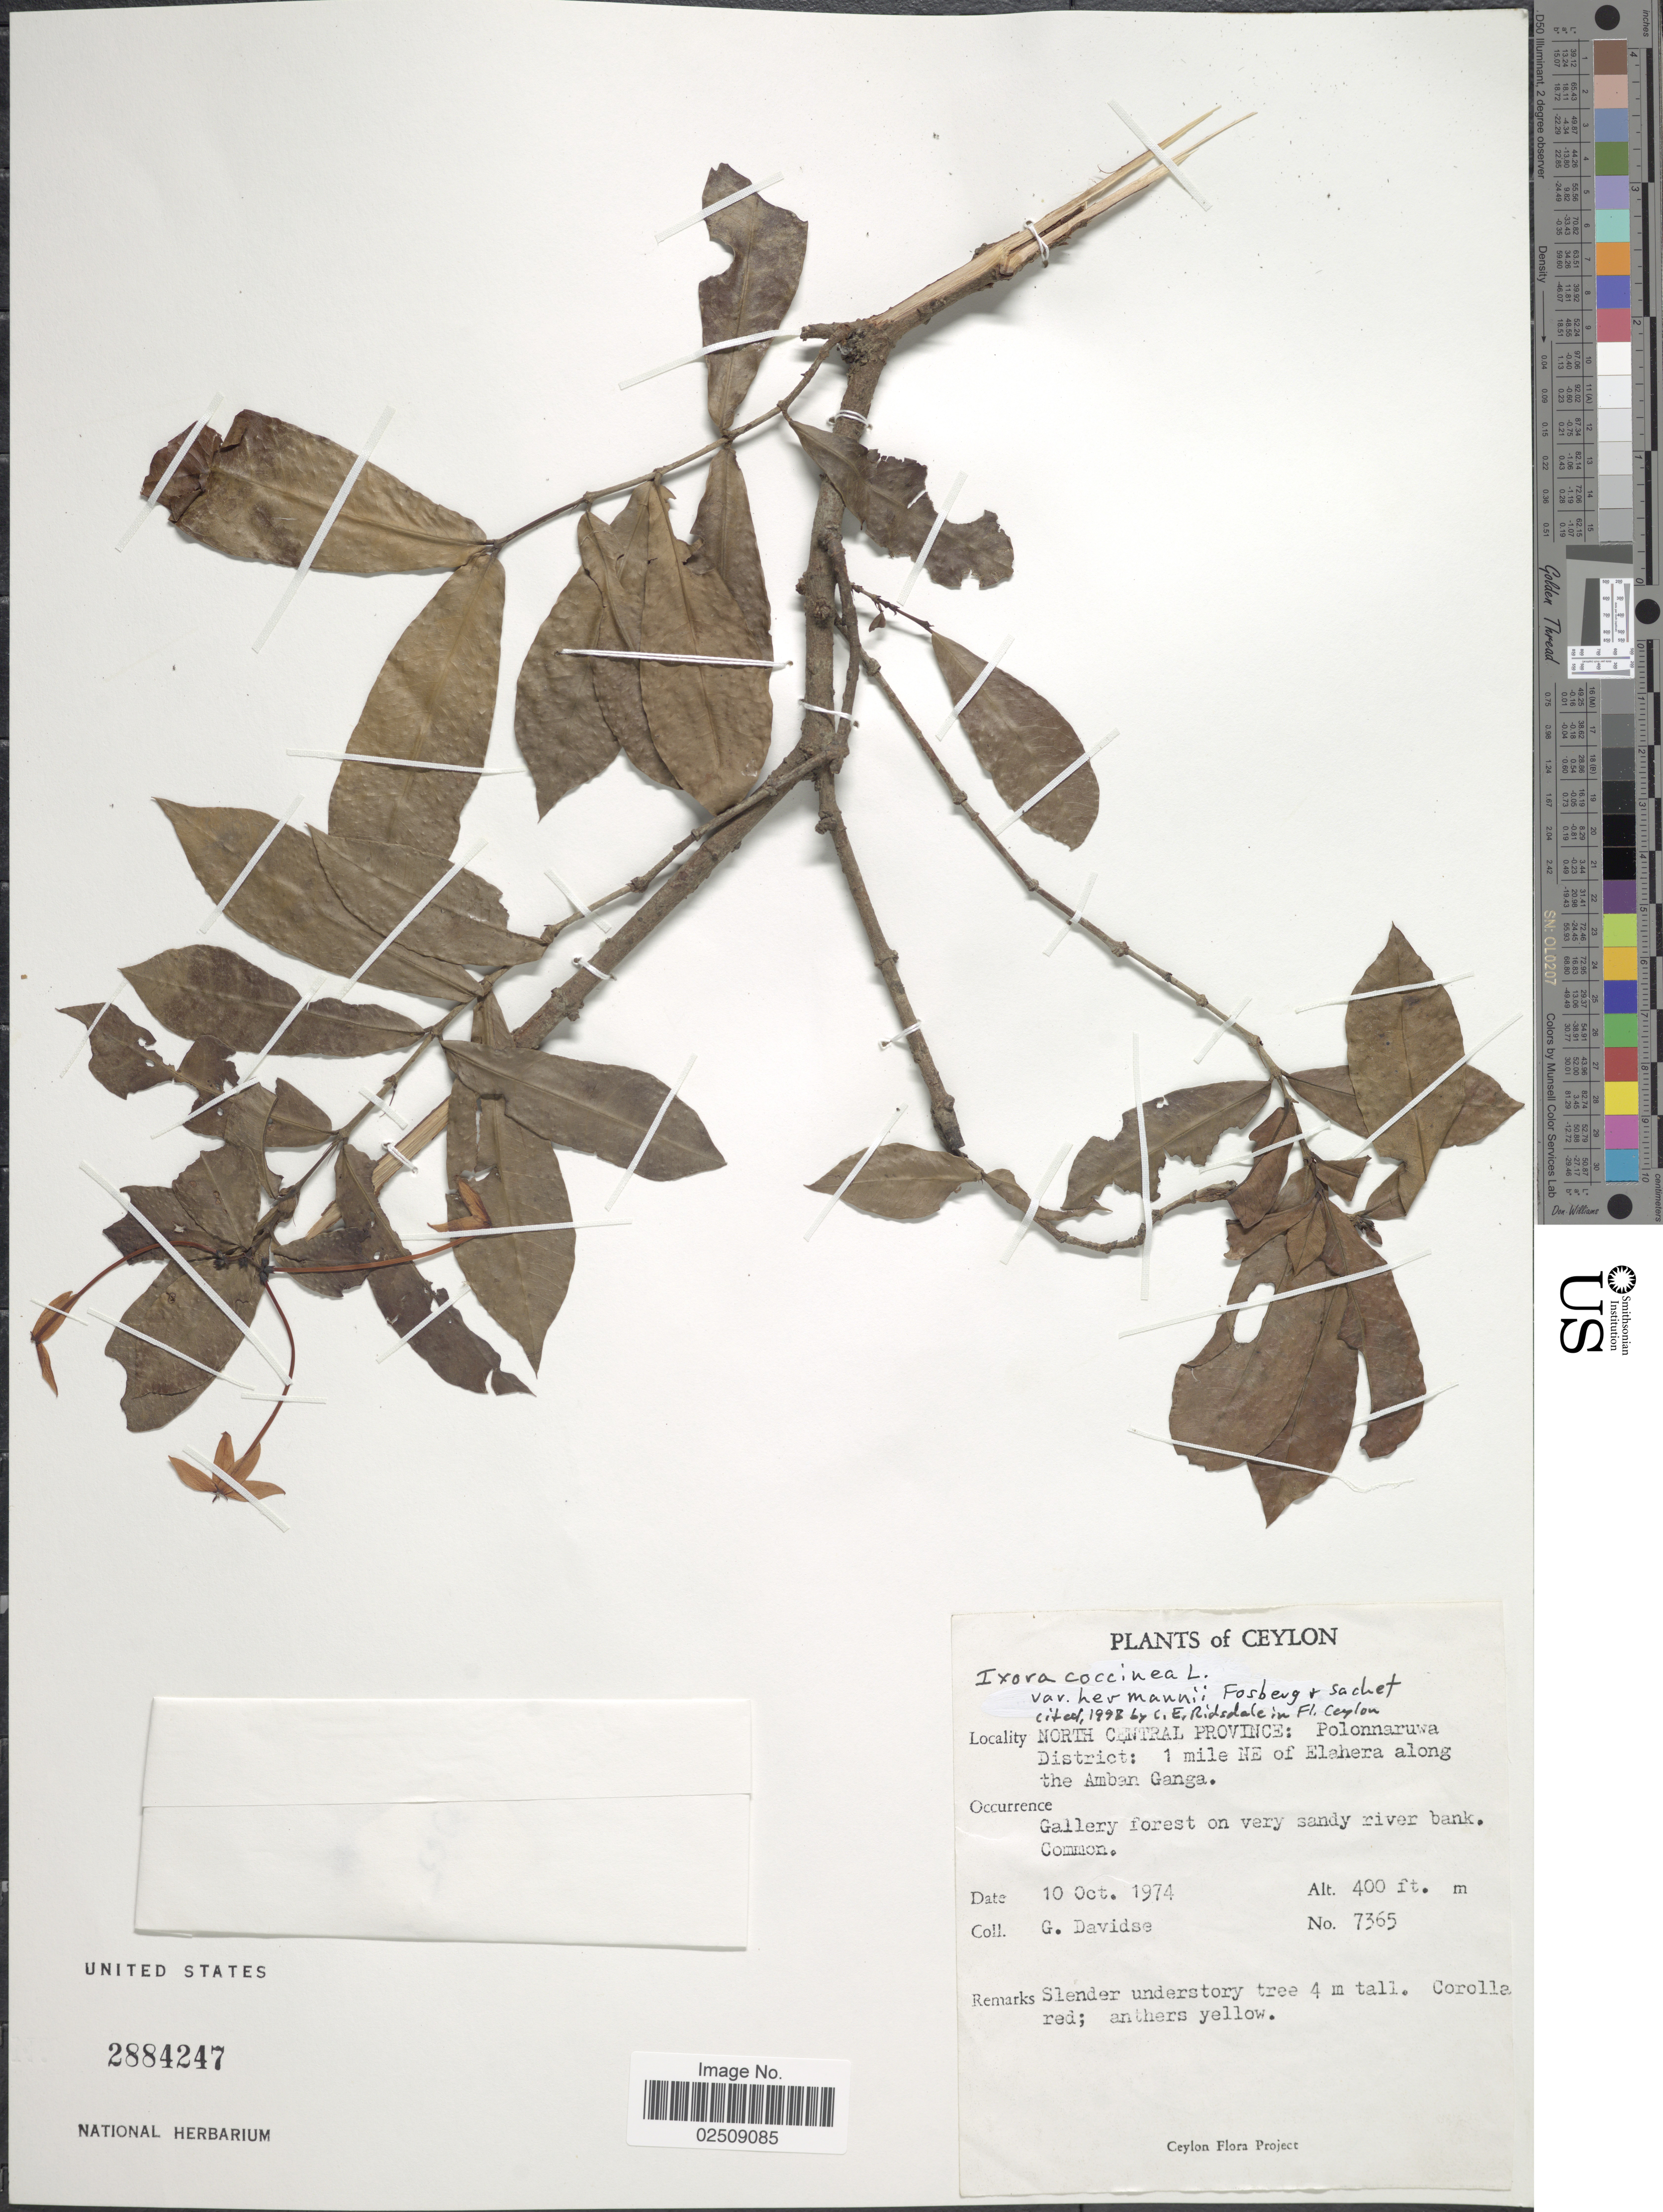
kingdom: Plantae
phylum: Tracheophyta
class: Magnoliopsida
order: Gentianales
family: Rubiaceae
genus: Ixora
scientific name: Ixora coccinea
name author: L.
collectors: G. Davidse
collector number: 7365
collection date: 1974-10-10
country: Sri Lanka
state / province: North Central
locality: Ceylon. North Central Province: Polonnaruwa District: 1 mile NE of Elahera along the Amban Ganga.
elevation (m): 122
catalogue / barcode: US 2884247